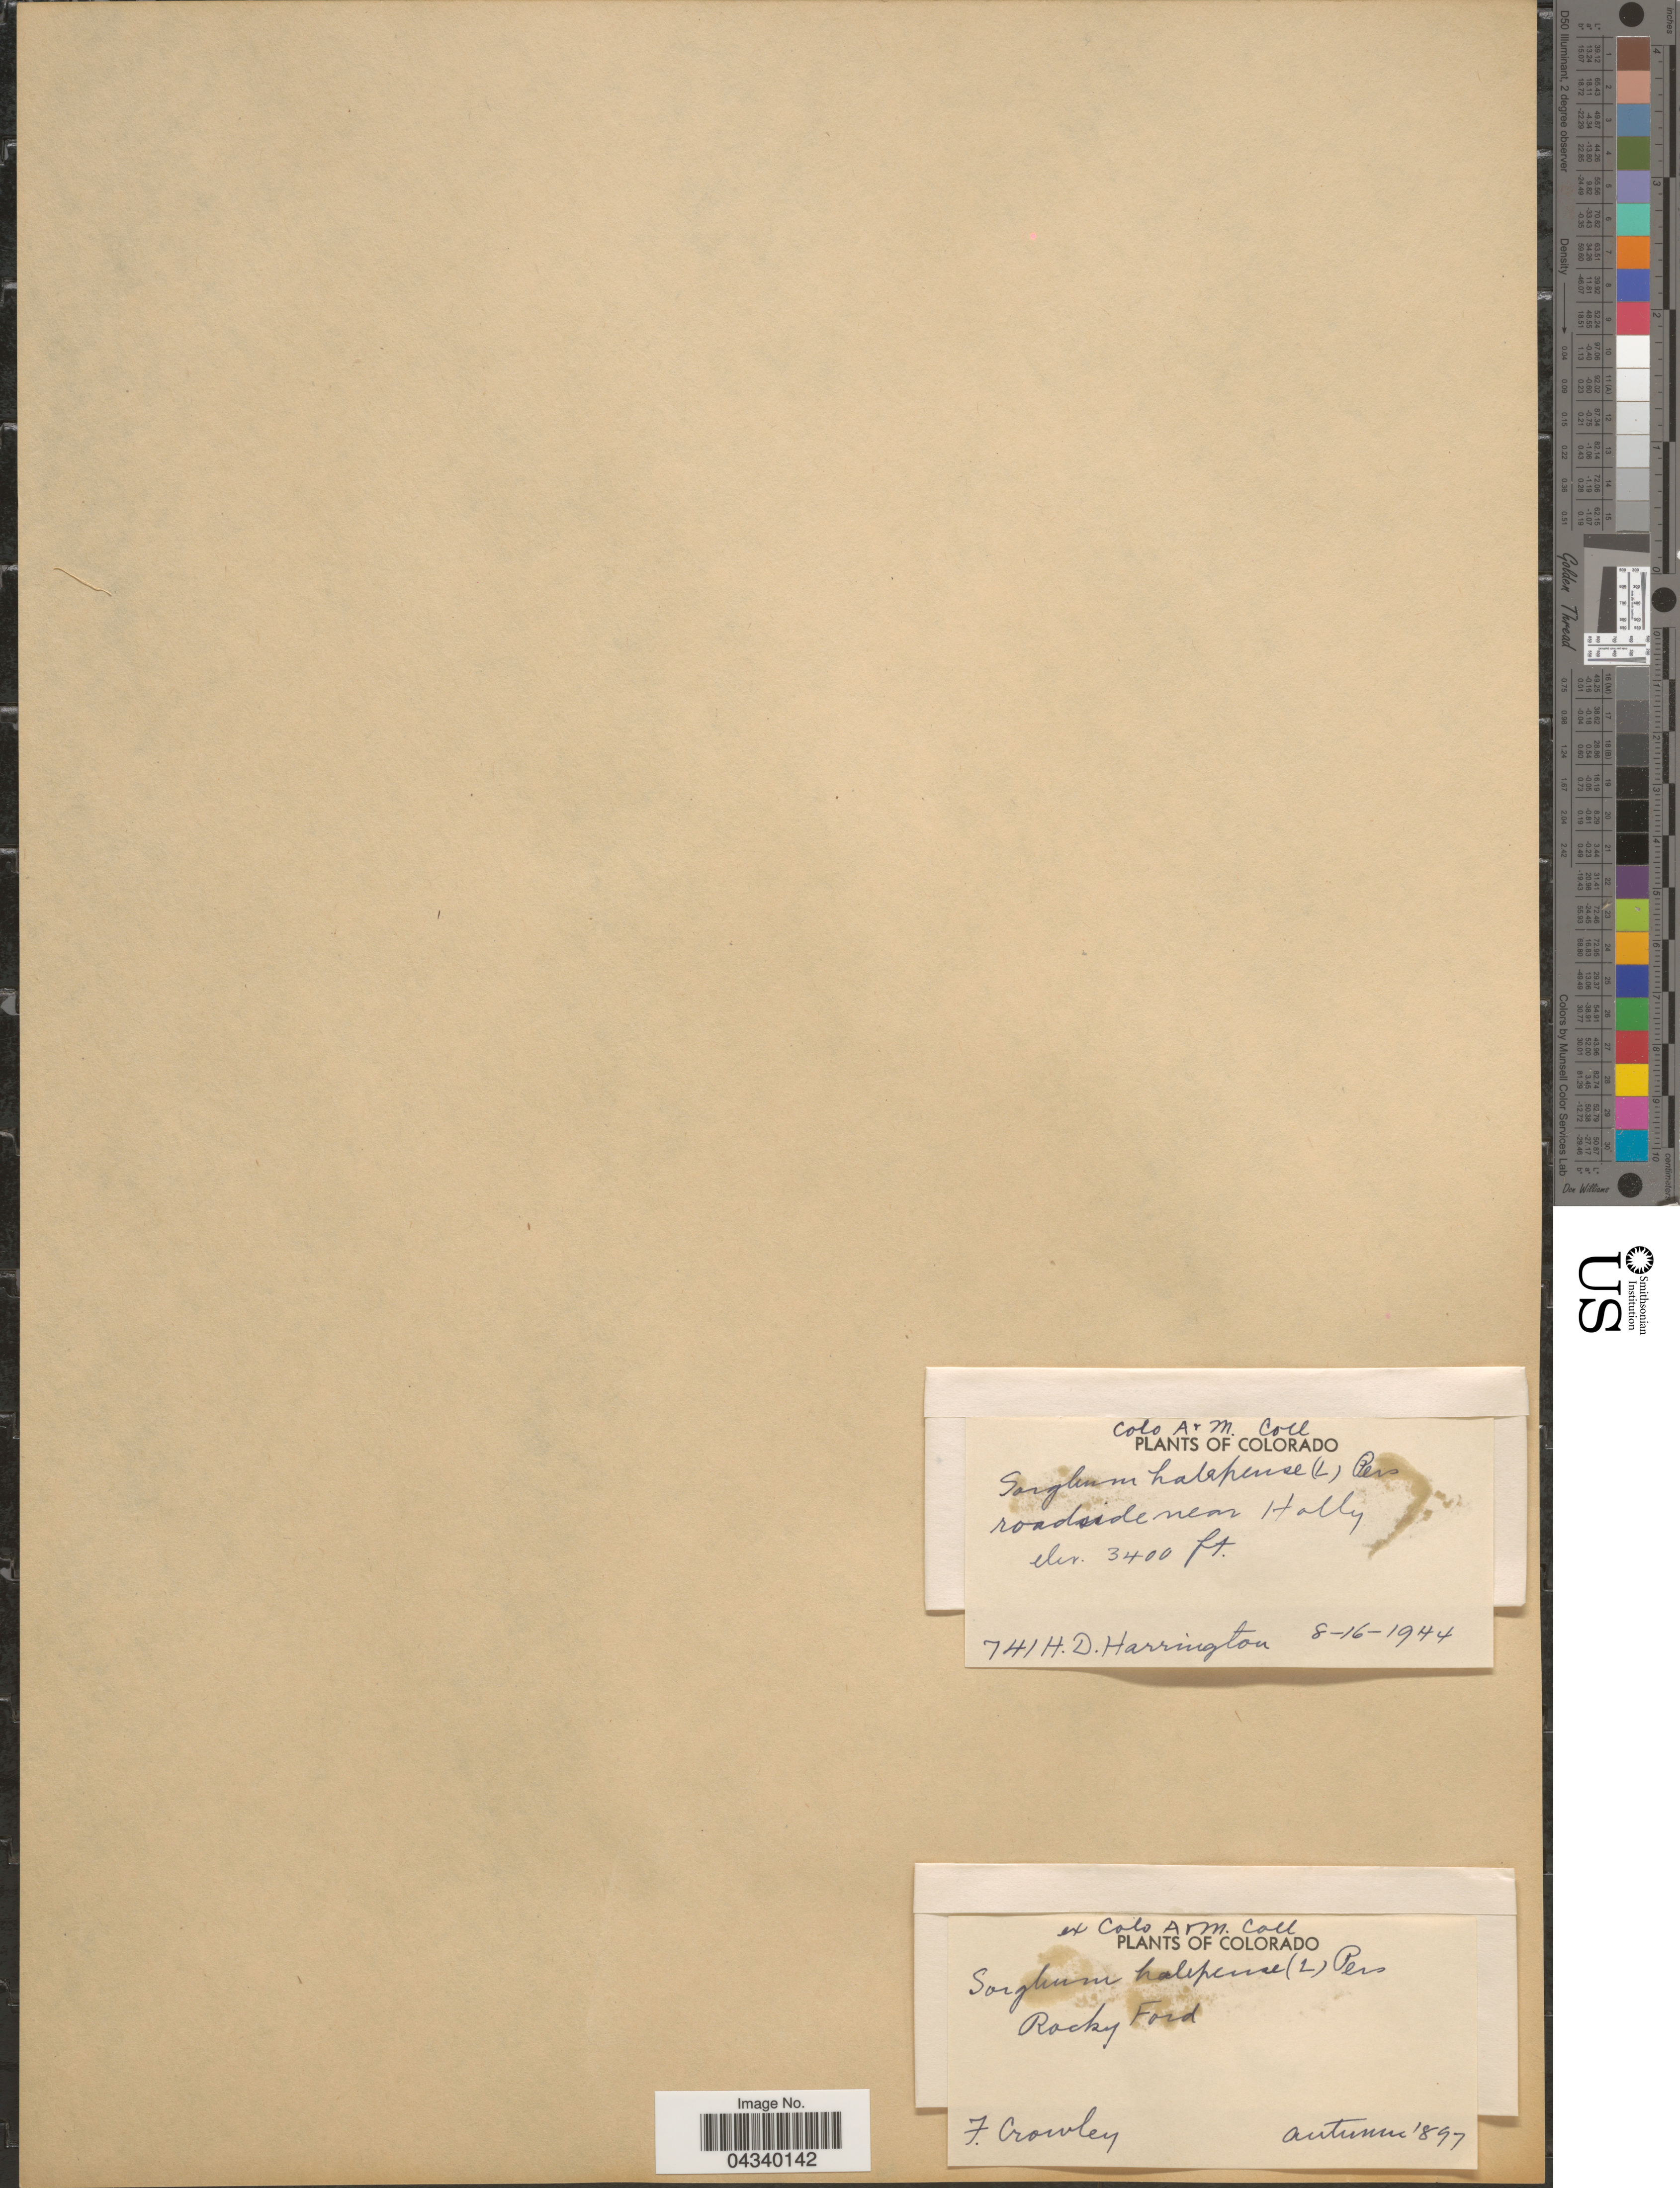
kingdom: Plantae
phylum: Tracheophyta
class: Liliopsida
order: Poales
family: Poaceae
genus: Sorghum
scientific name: Sorghum halepense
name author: (L.) Pers.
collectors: H. Harrington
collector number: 741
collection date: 1944-08-16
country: United States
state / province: Colorado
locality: Roadside near Holly.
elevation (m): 1036